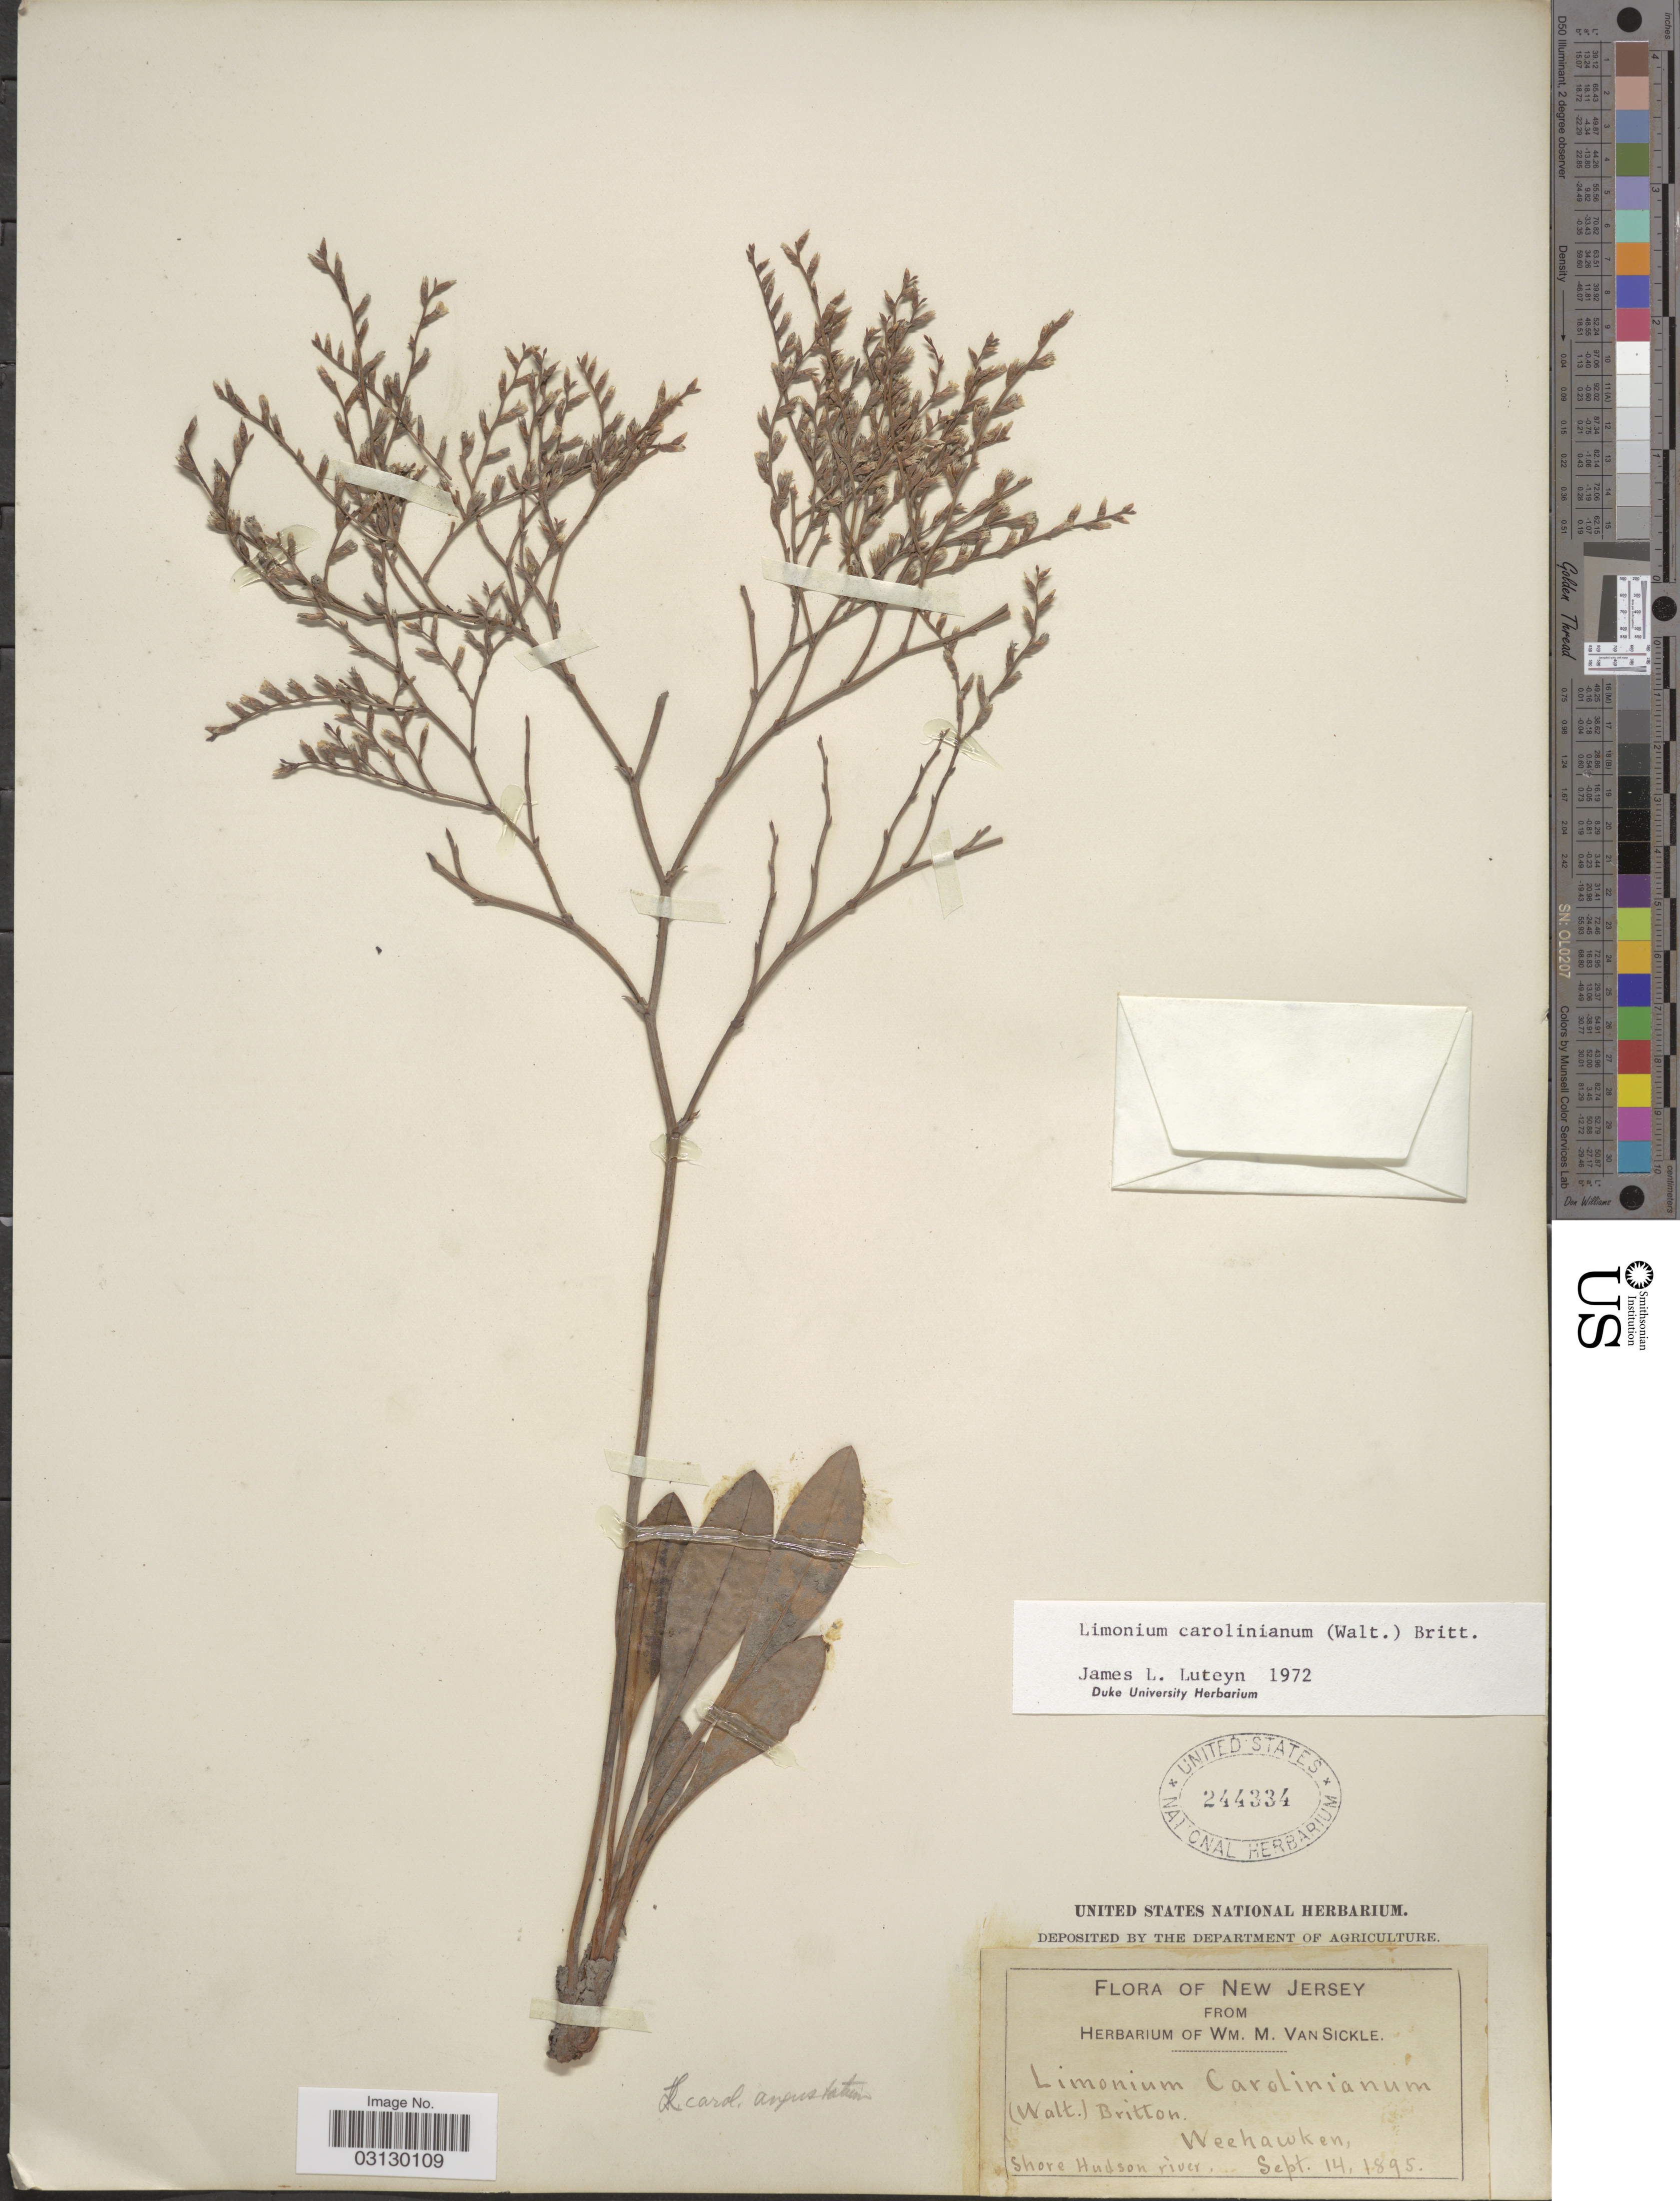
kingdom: Plantae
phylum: Tracheophyta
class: Magnoliopsida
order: Caryophyllales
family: Plumbaginaceae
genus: Limonium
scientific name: Limonium carolinianum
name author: (Walter) Britton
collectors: ex herb. Wm. M. Van Sickle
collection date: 1895-09-14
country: United States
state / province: New Jersey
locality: Weehawken, Shore Hudson river.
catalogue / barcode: US 244334